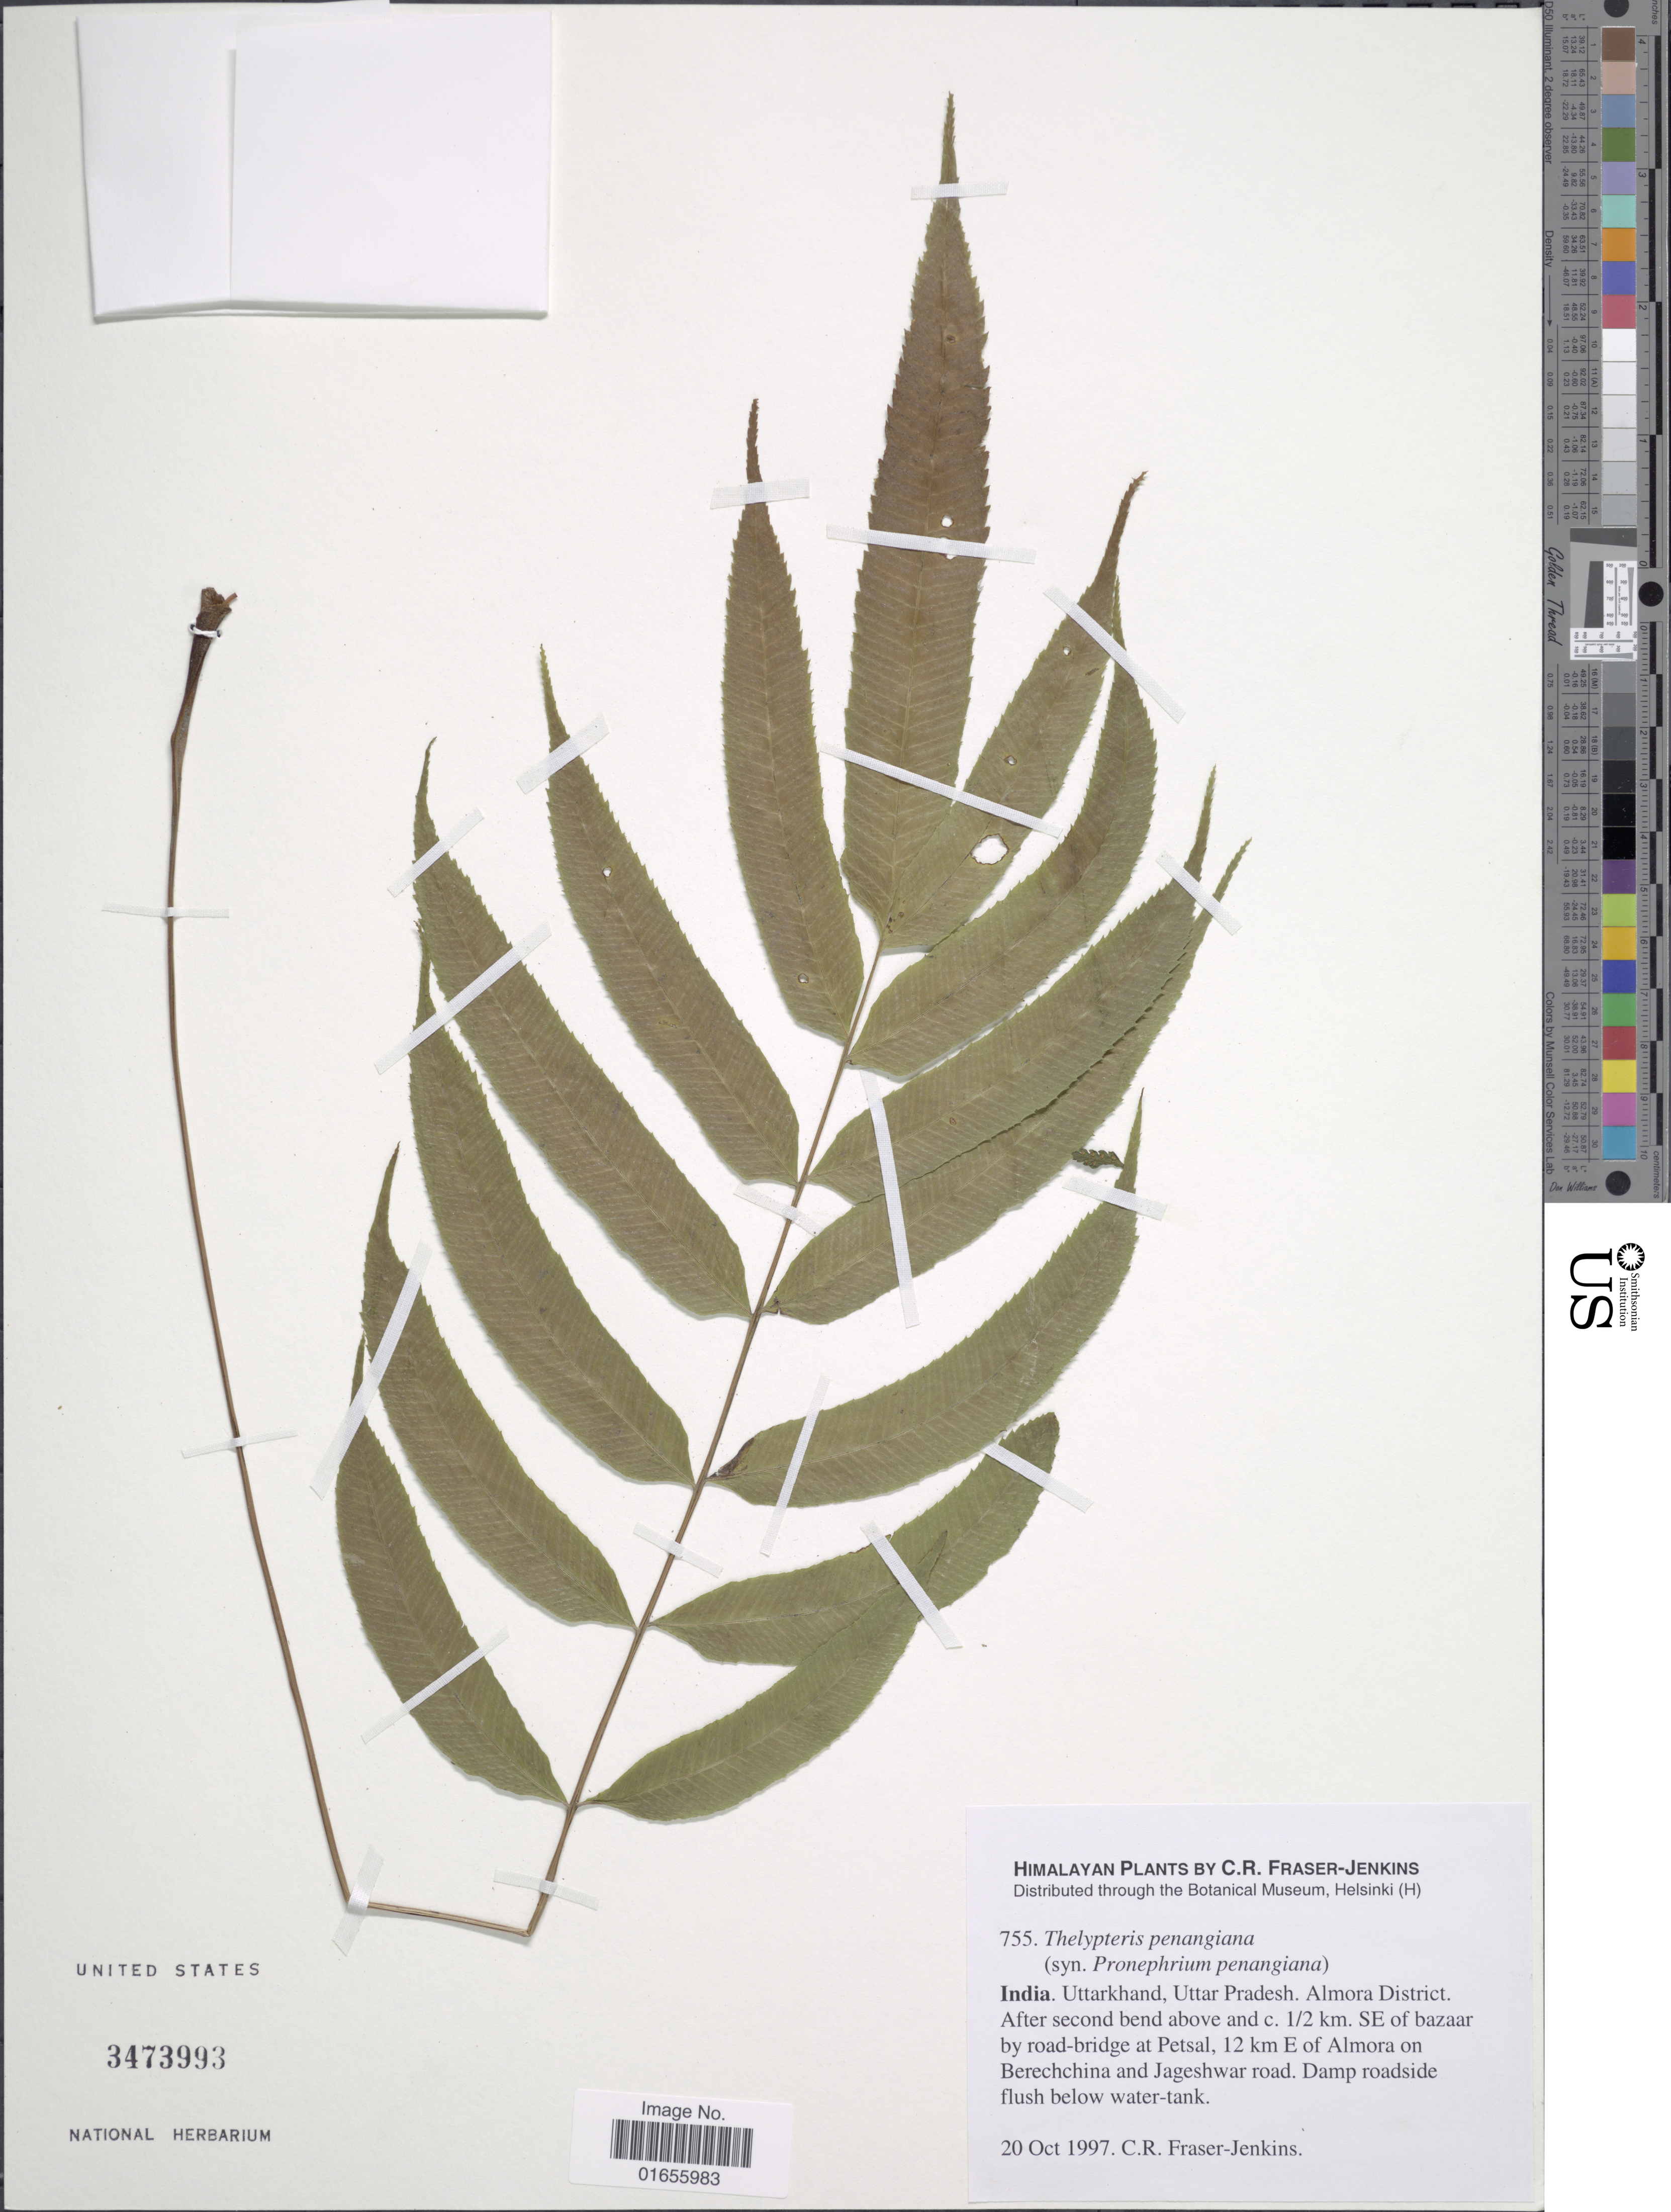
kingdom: Plantae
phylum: Tracheophyta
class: Polypodiopsida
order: Polypodiales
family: Thelypteridaceae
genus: Pronephrium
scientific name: Pronephrium penangiana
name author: (Hook.) Holttum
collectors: C. R. Fraser-Jenkins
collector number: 755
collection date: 1997-10-20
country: India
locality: Uttarkhand, Uttar Pradesh. Almora District. After second bend above and c. 1/2 km. SE of bazaar by road-bridge at Petsal, 12 km E of Almora on Berechchina and Jageshwar road. Damp roadside flush below water - tank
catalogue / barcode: US 3473993